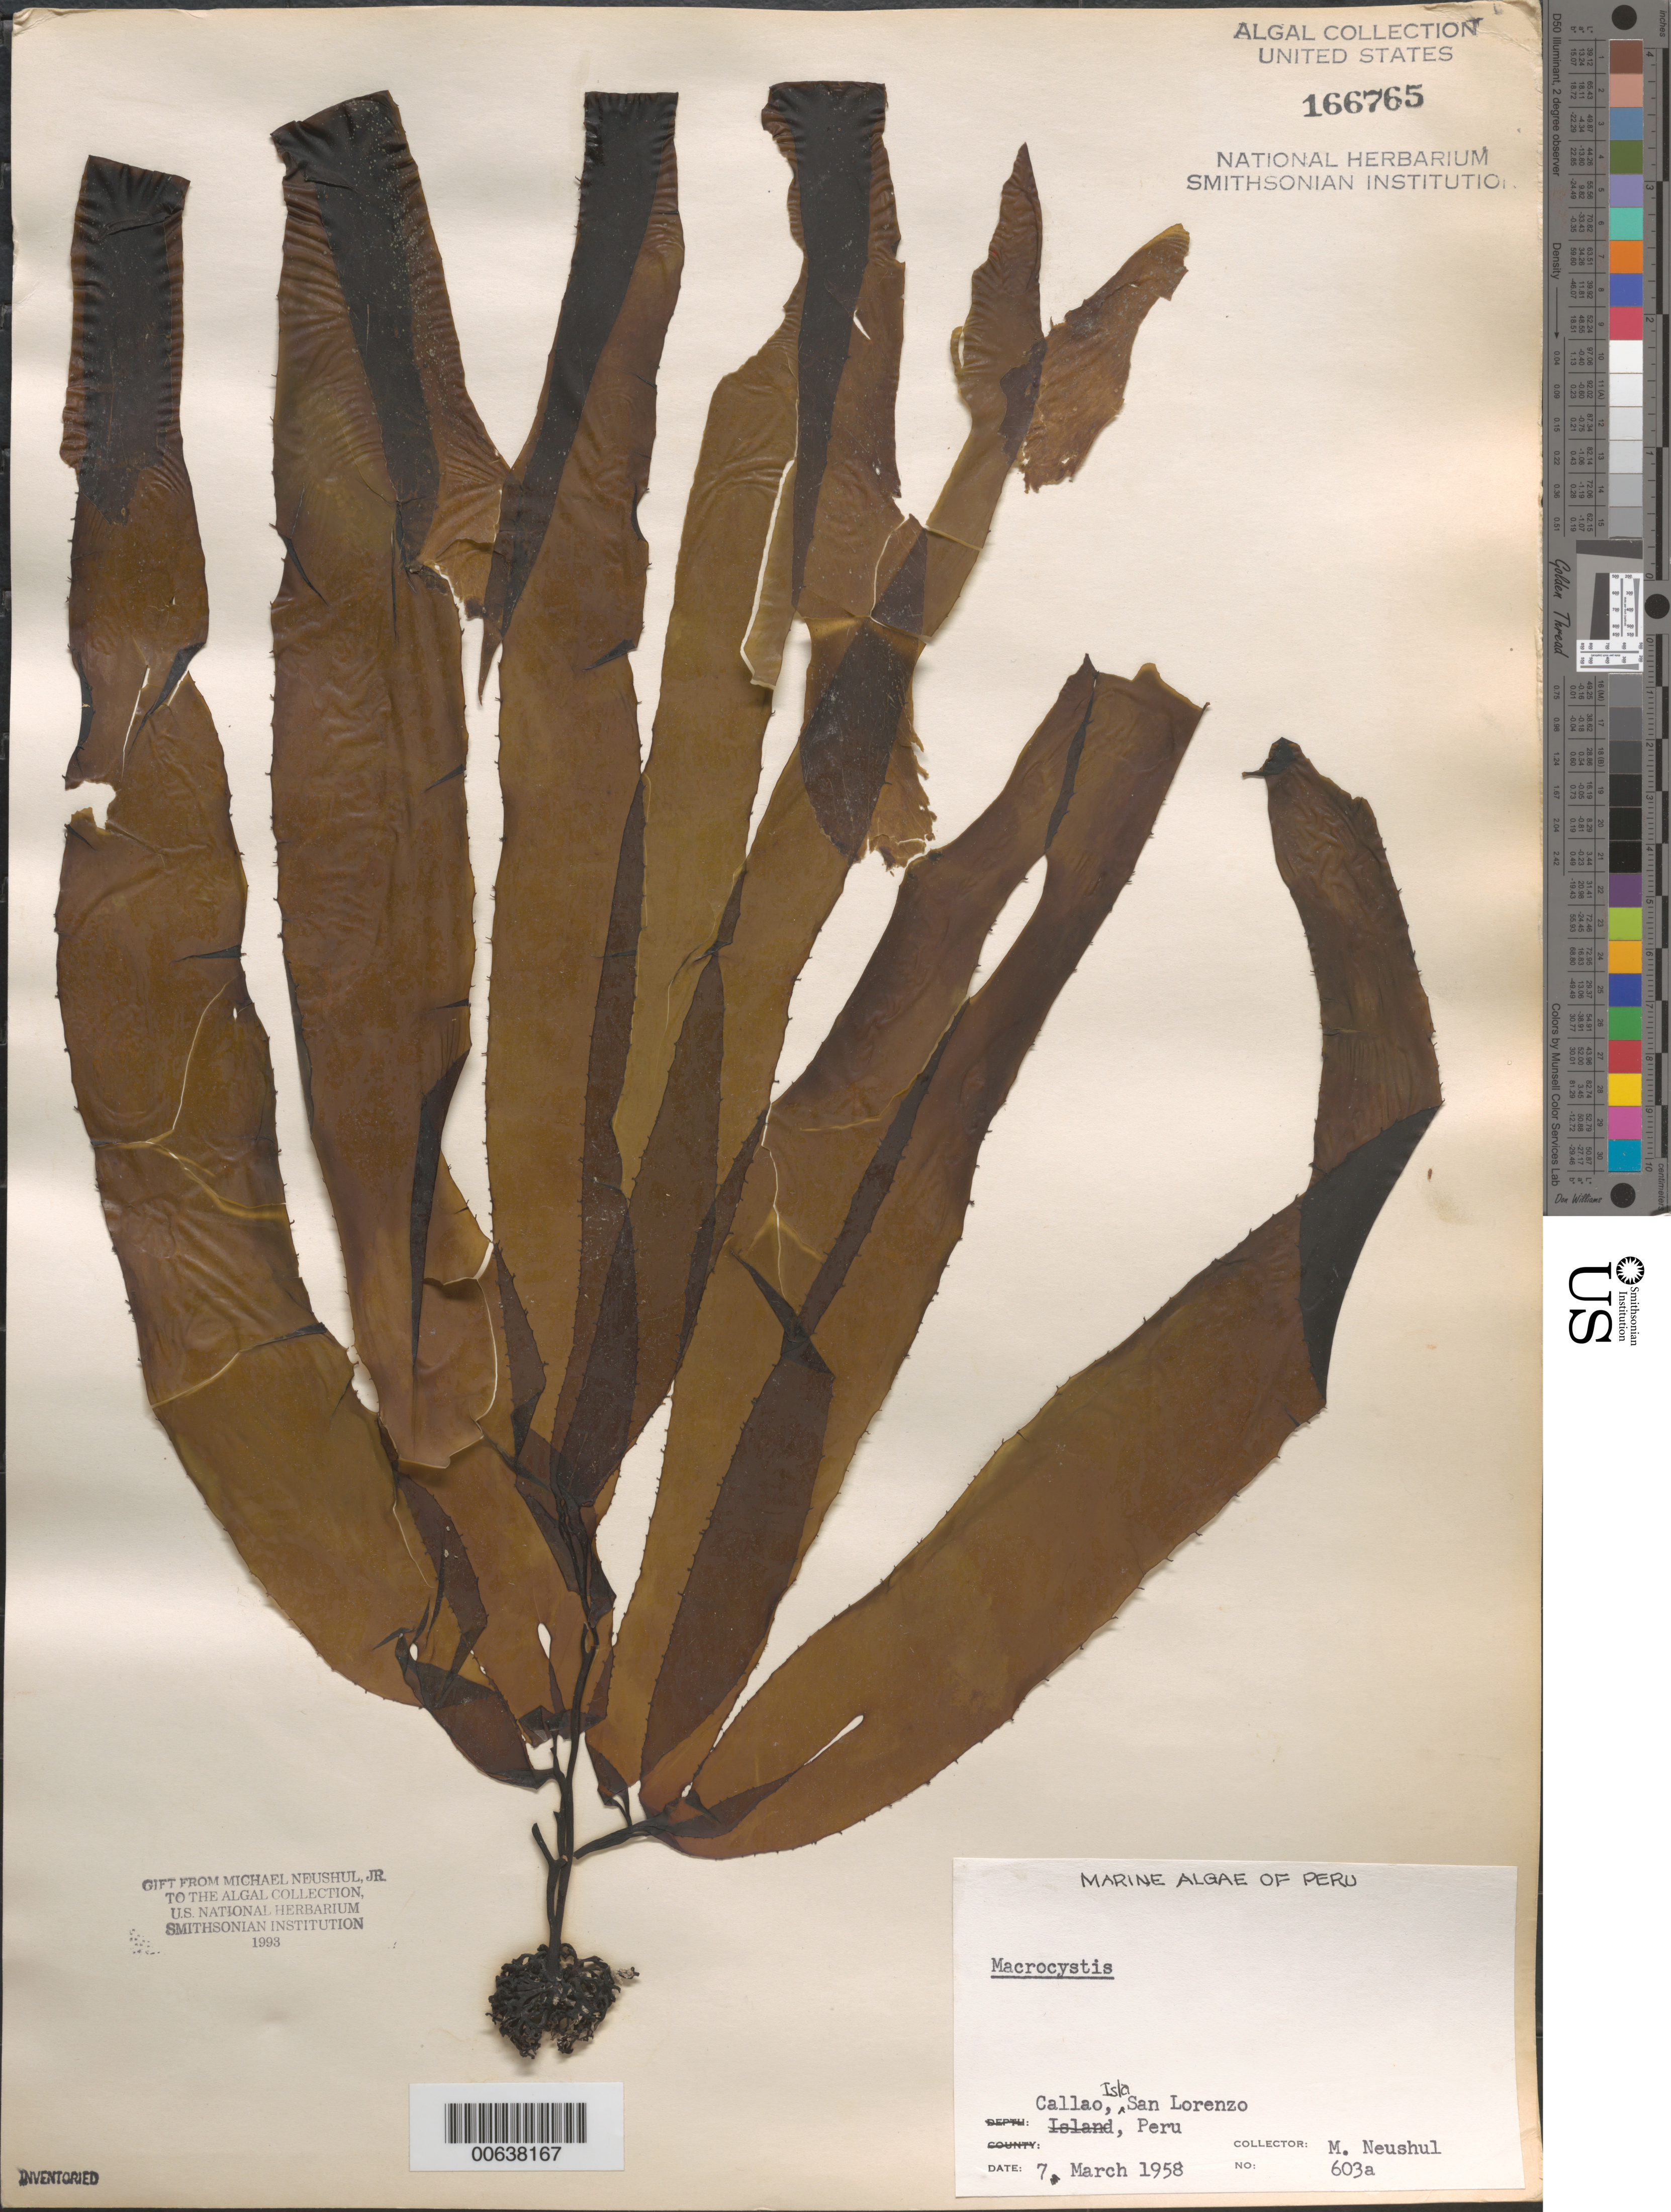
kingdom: Chromista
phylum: Ochrophyta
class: Phaeophyceae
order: Laminariales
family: Laminariaceae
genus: Macrocystis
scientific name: Macrocystis sp.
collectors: M. Neushul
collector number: Neushul 603a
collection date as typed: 07 Mar 1958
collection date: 1958-03-07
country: Peru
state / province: Callao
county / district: Callao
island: Isla San Lorenzo (San Lorenzo Island)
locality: Callao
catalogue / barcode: US 166765